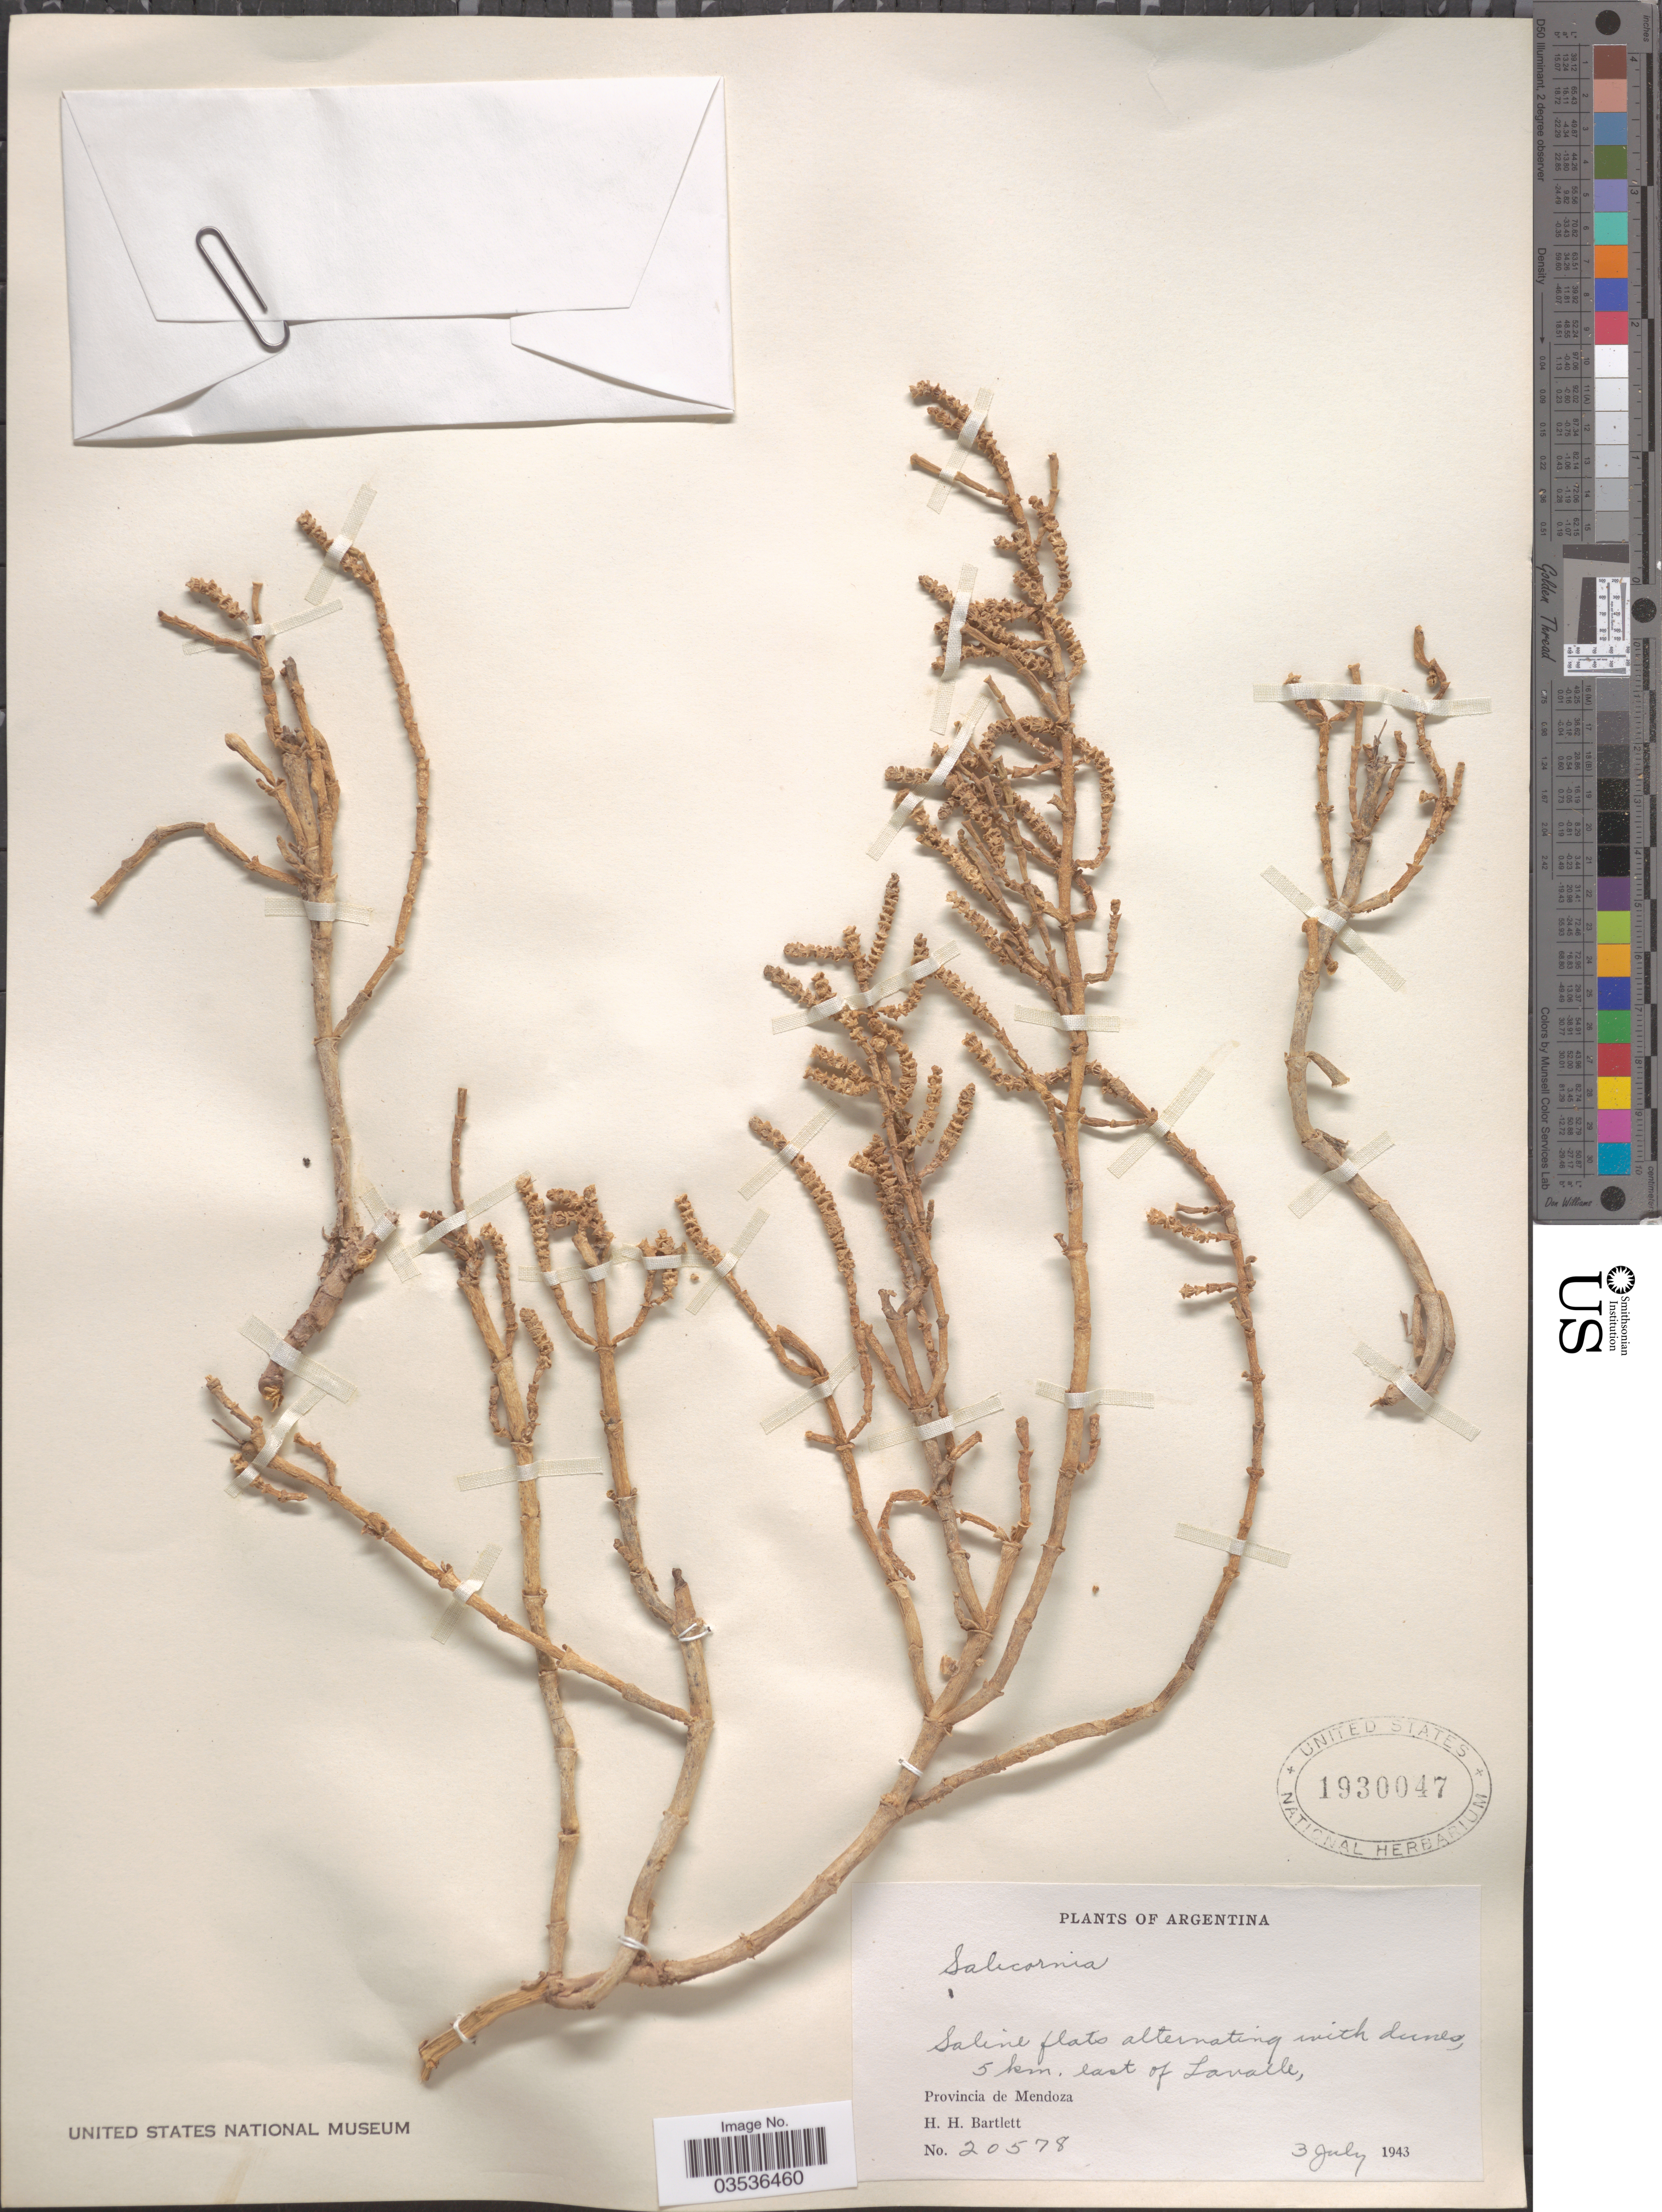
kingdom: Plantae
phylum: Tracheophyta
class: Magnoliopsida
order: Caryophyllales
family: Amaranthaceae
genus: Salicornia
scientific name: Salicornia sp.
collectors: H. H. Bartlett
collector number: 20578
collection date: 1943-07-03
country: Argentina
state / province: Mendoza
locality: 5 km. east of Lavalle.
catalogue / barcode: US 1930047